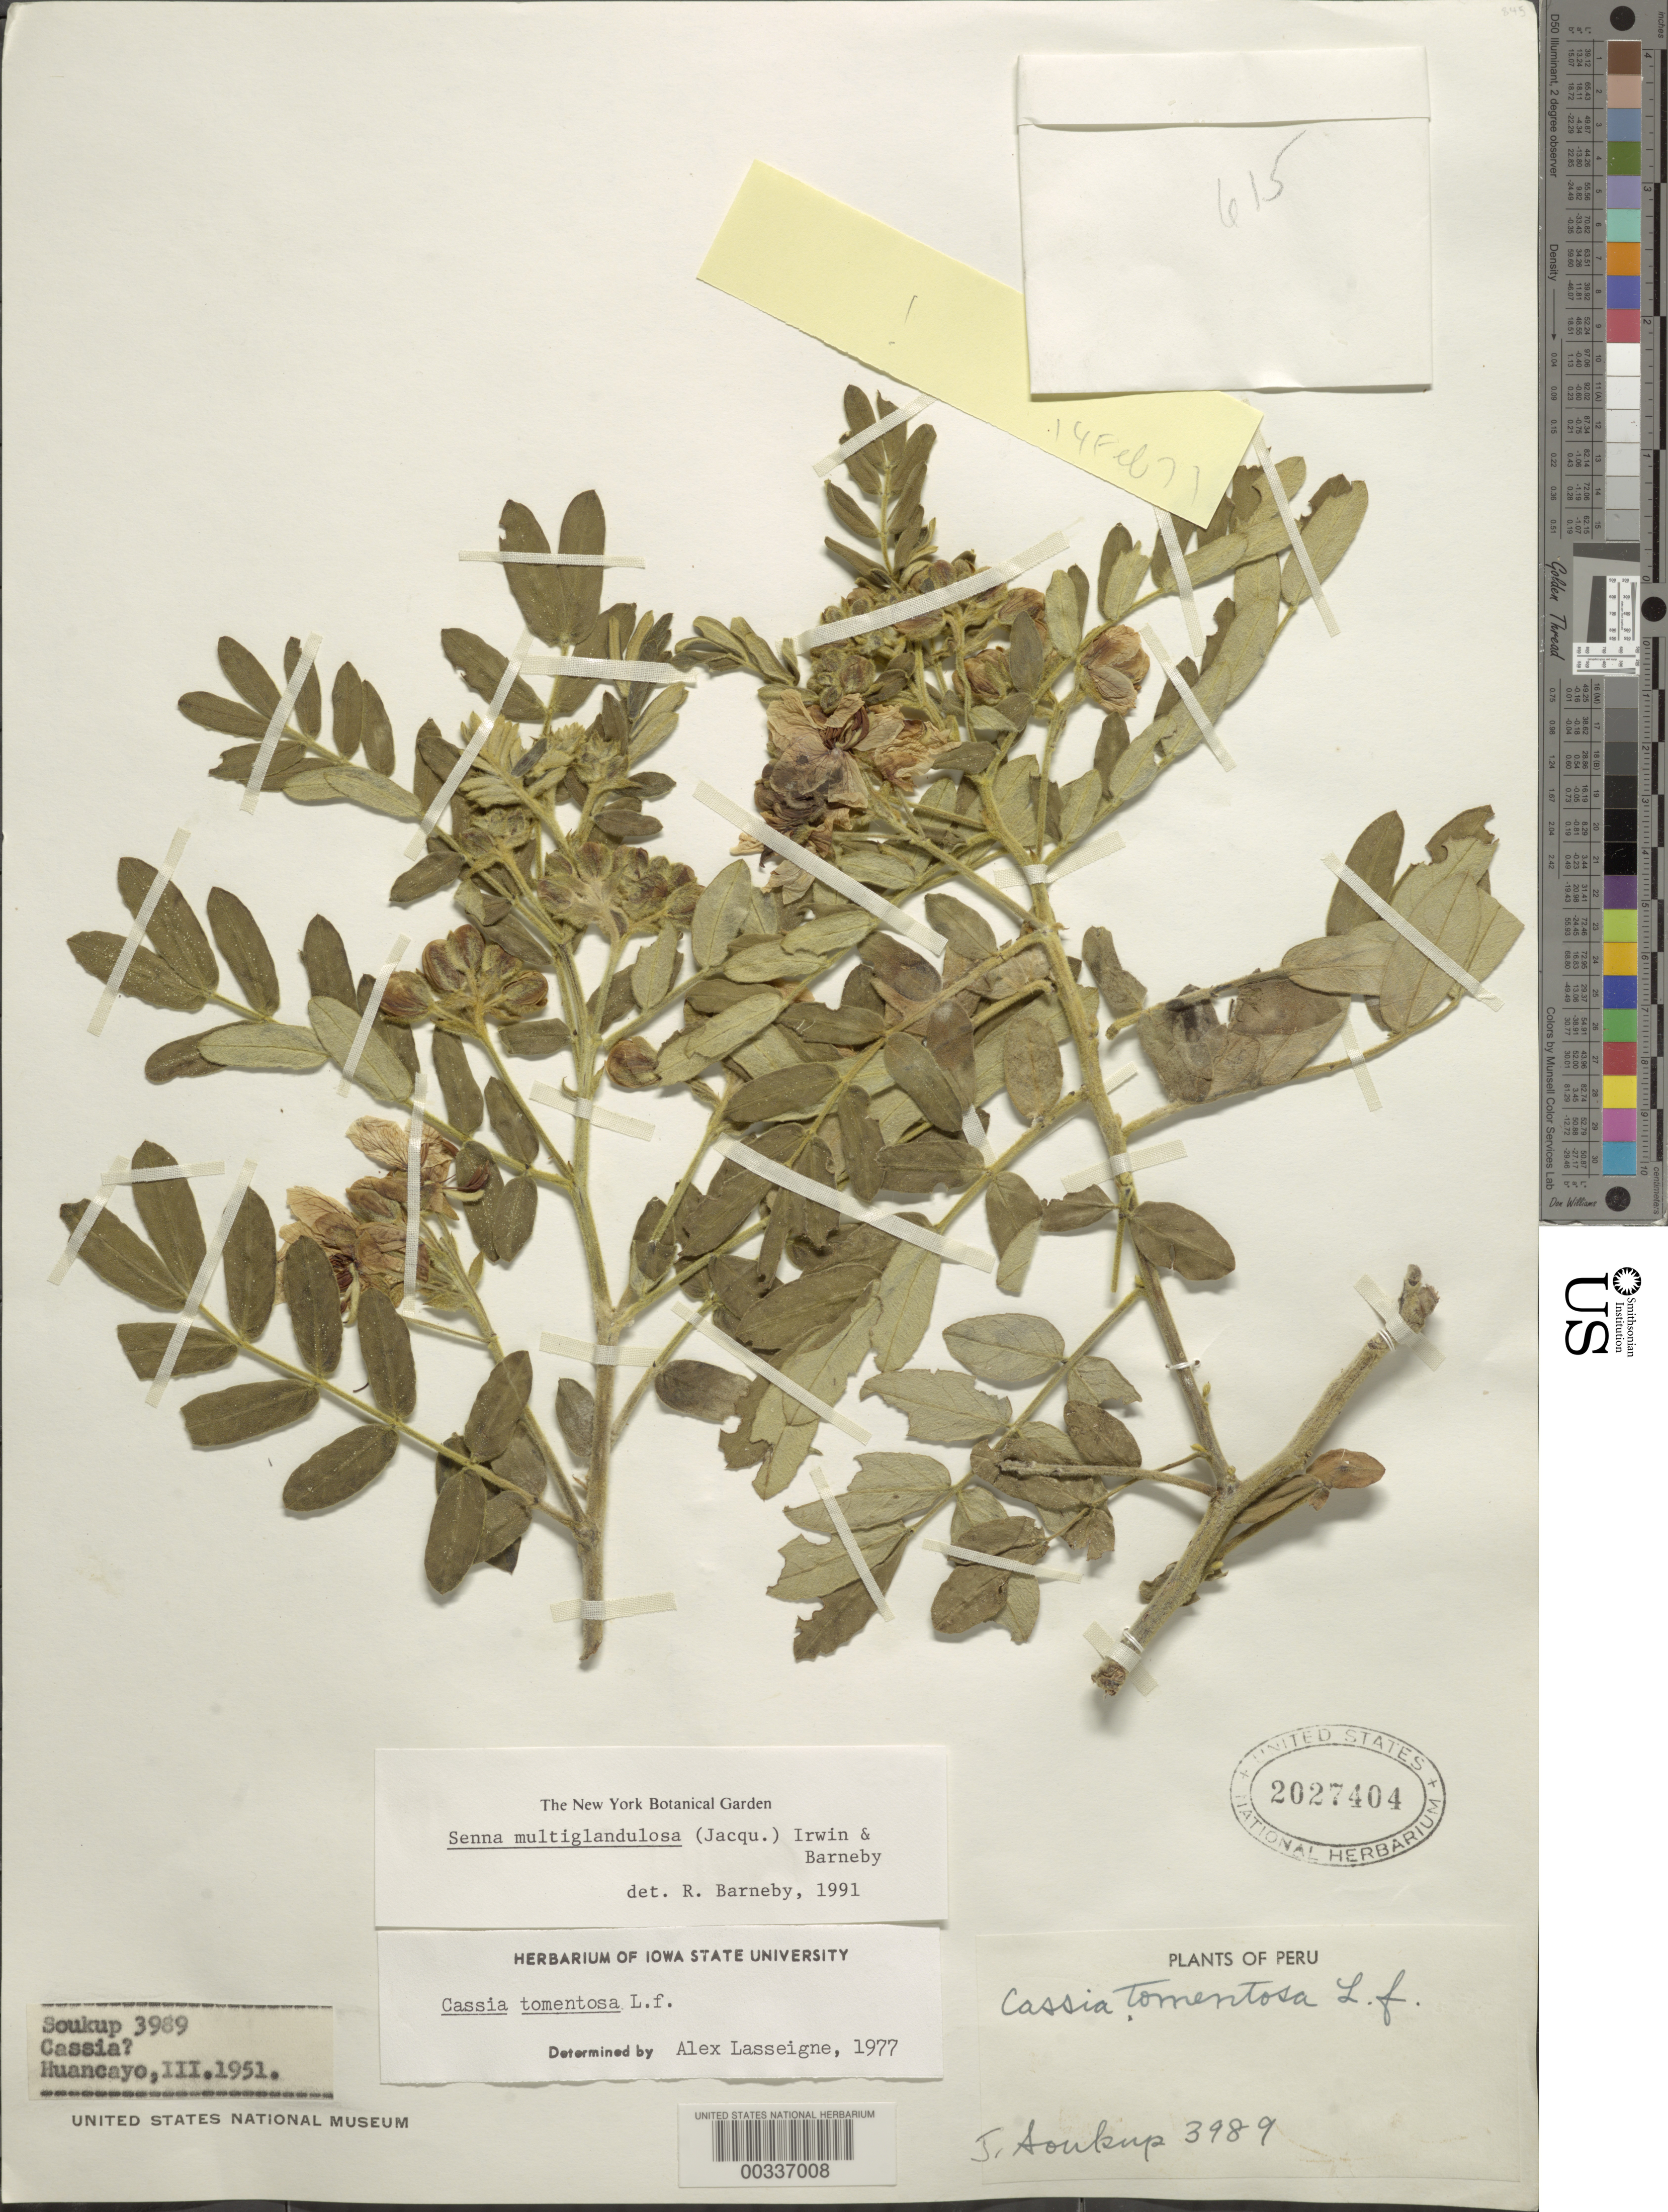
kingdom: Plantae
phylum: Tracheophyta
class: Magnoliopsida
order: Fabales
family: Fabaceae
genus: Senna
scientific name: Senna multiglandulosa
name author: (Jacq.) H.S. Irwin & Barneby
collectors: J. J. Soukup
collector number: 3989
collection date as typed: Mar 1951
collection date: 1951-03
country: Peru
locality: Huancayo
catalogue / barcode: US 2027404